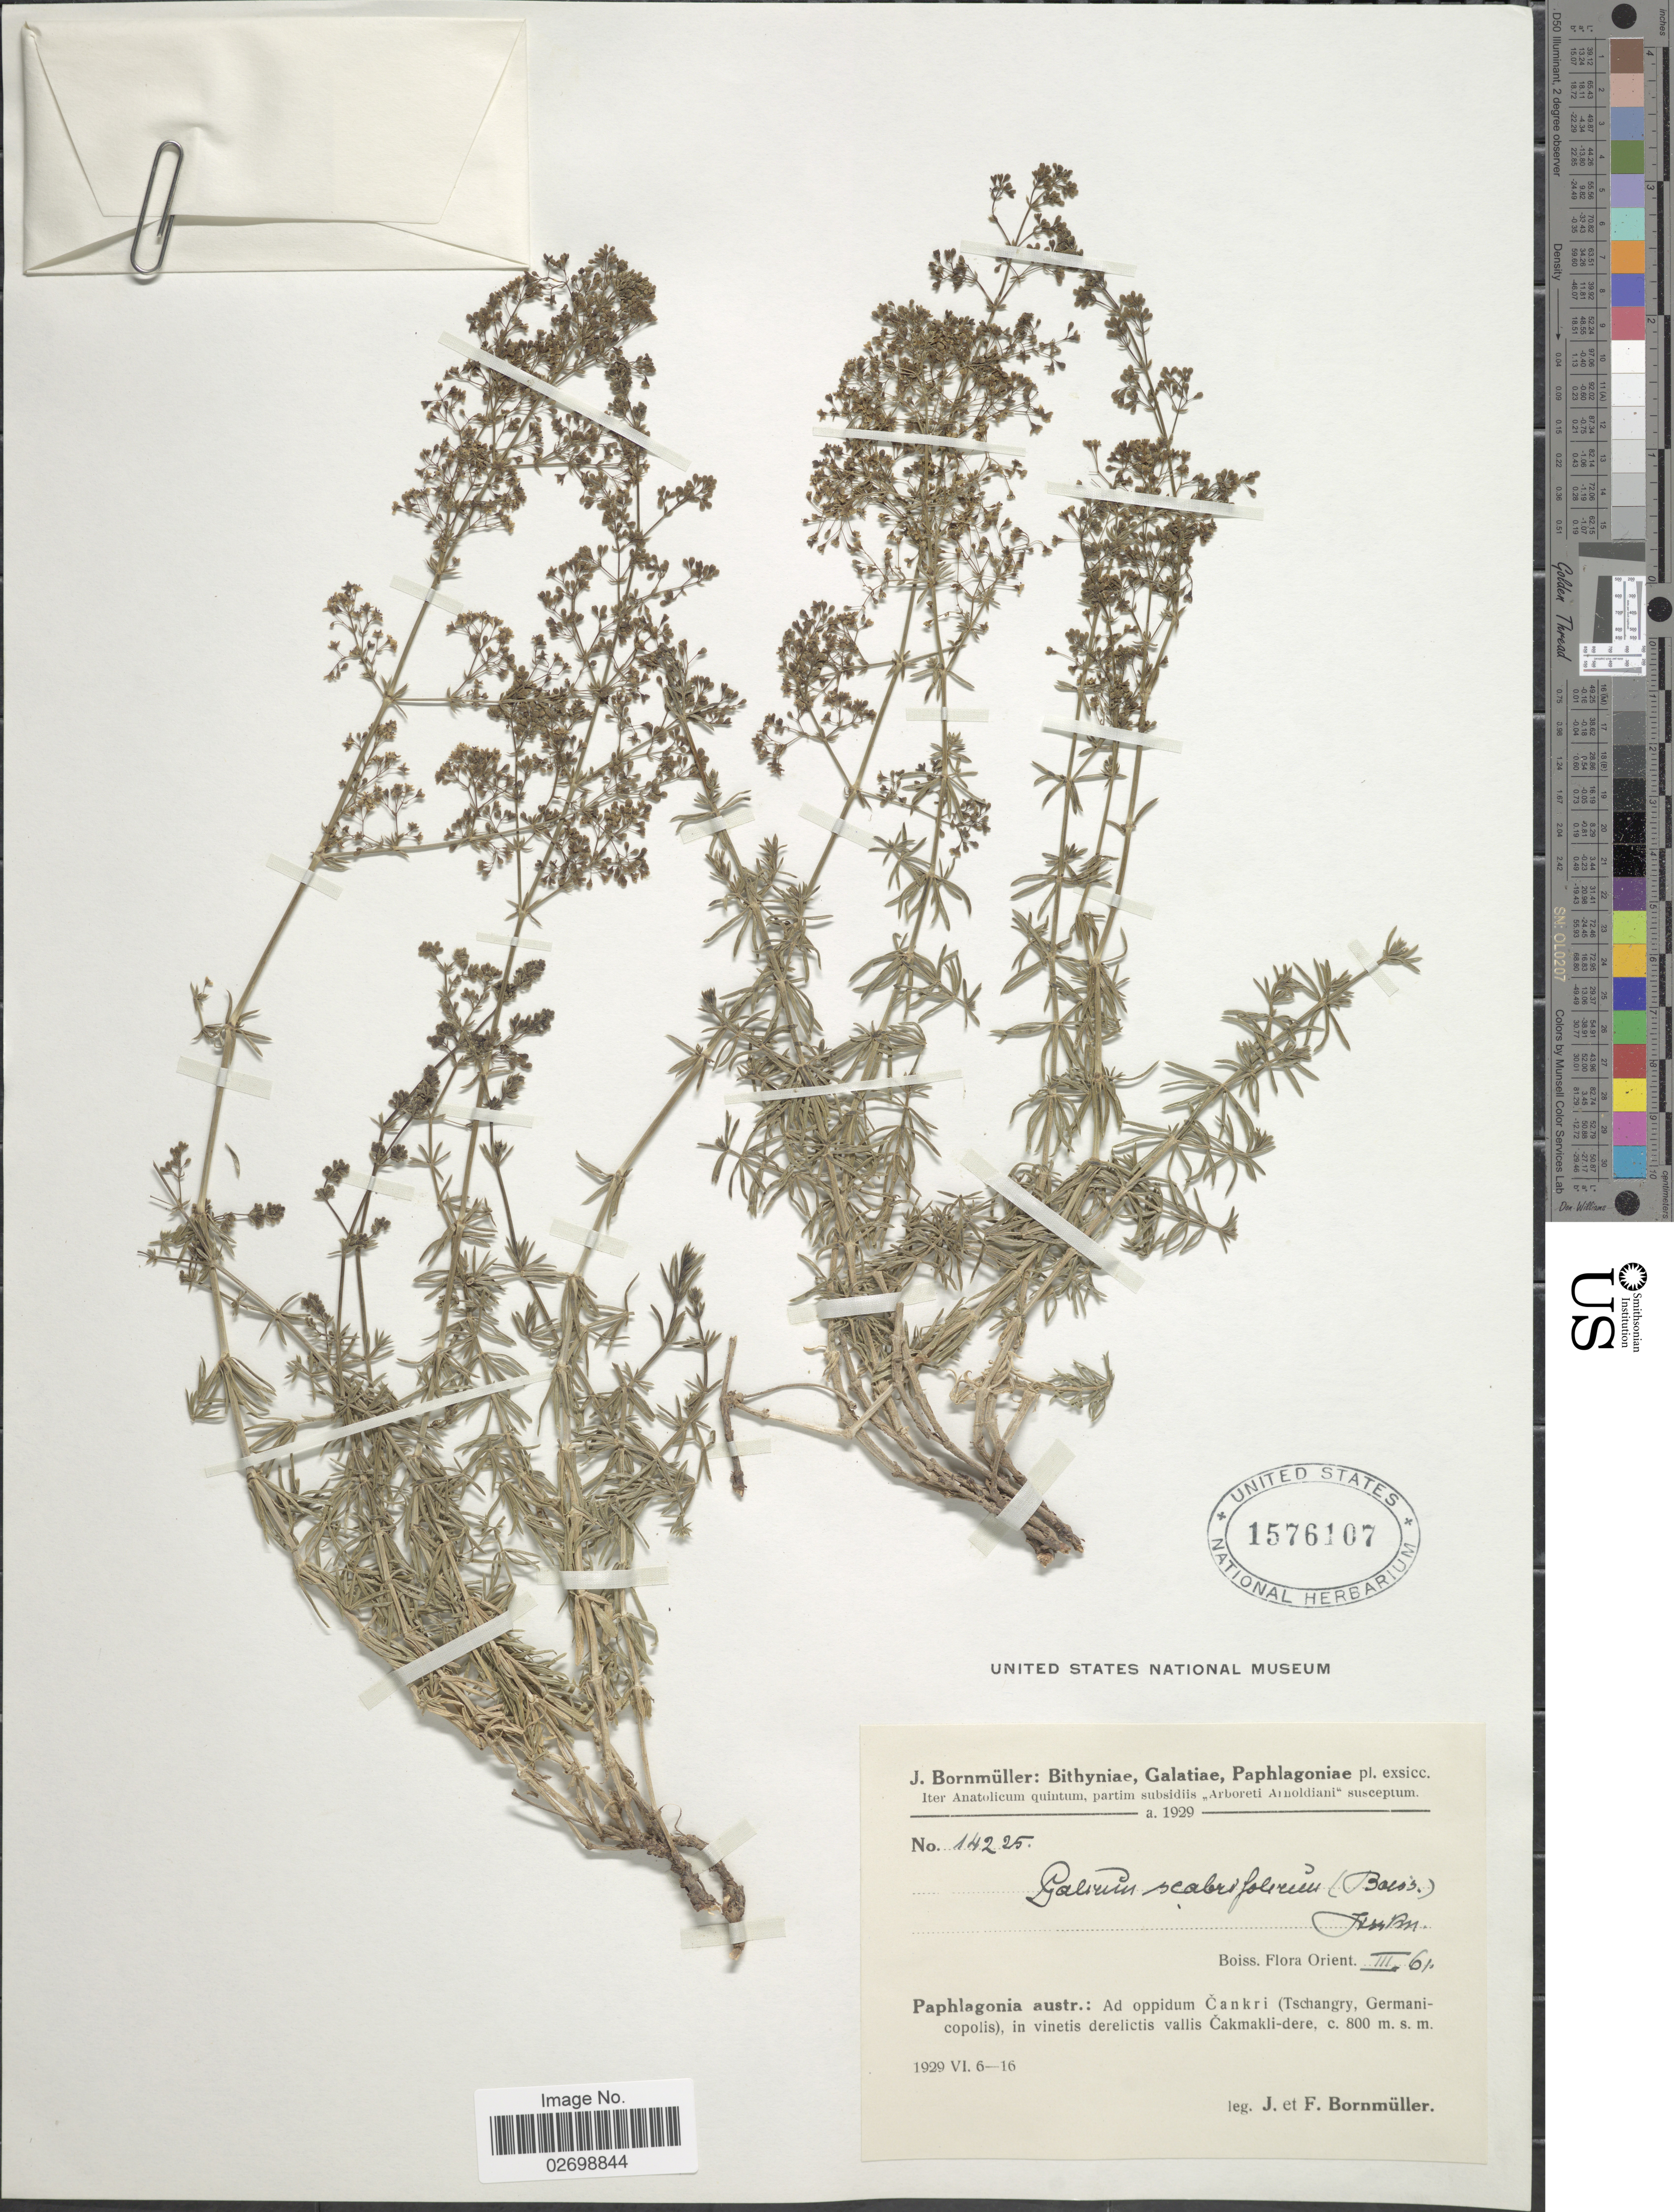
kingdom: Plantae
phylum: Tracheophyta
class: Magnoliopsida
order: Gentianales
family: Rubiaceae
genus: Galium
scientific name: Galium scabrifolium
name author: (Boiss.) Hausskn.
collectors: J. Bornmüller & F. Bornmüller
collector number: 14225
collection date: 1929-06-06/1929-06-16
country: Turkey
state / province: Cankiri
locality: Paphlagonia austr.: Ad oppidum Cankri (Tschangry, Germanicopolis), in vinetis derelicitis vallis Cakmakli-dere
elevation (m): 800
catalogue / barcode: US 1576107